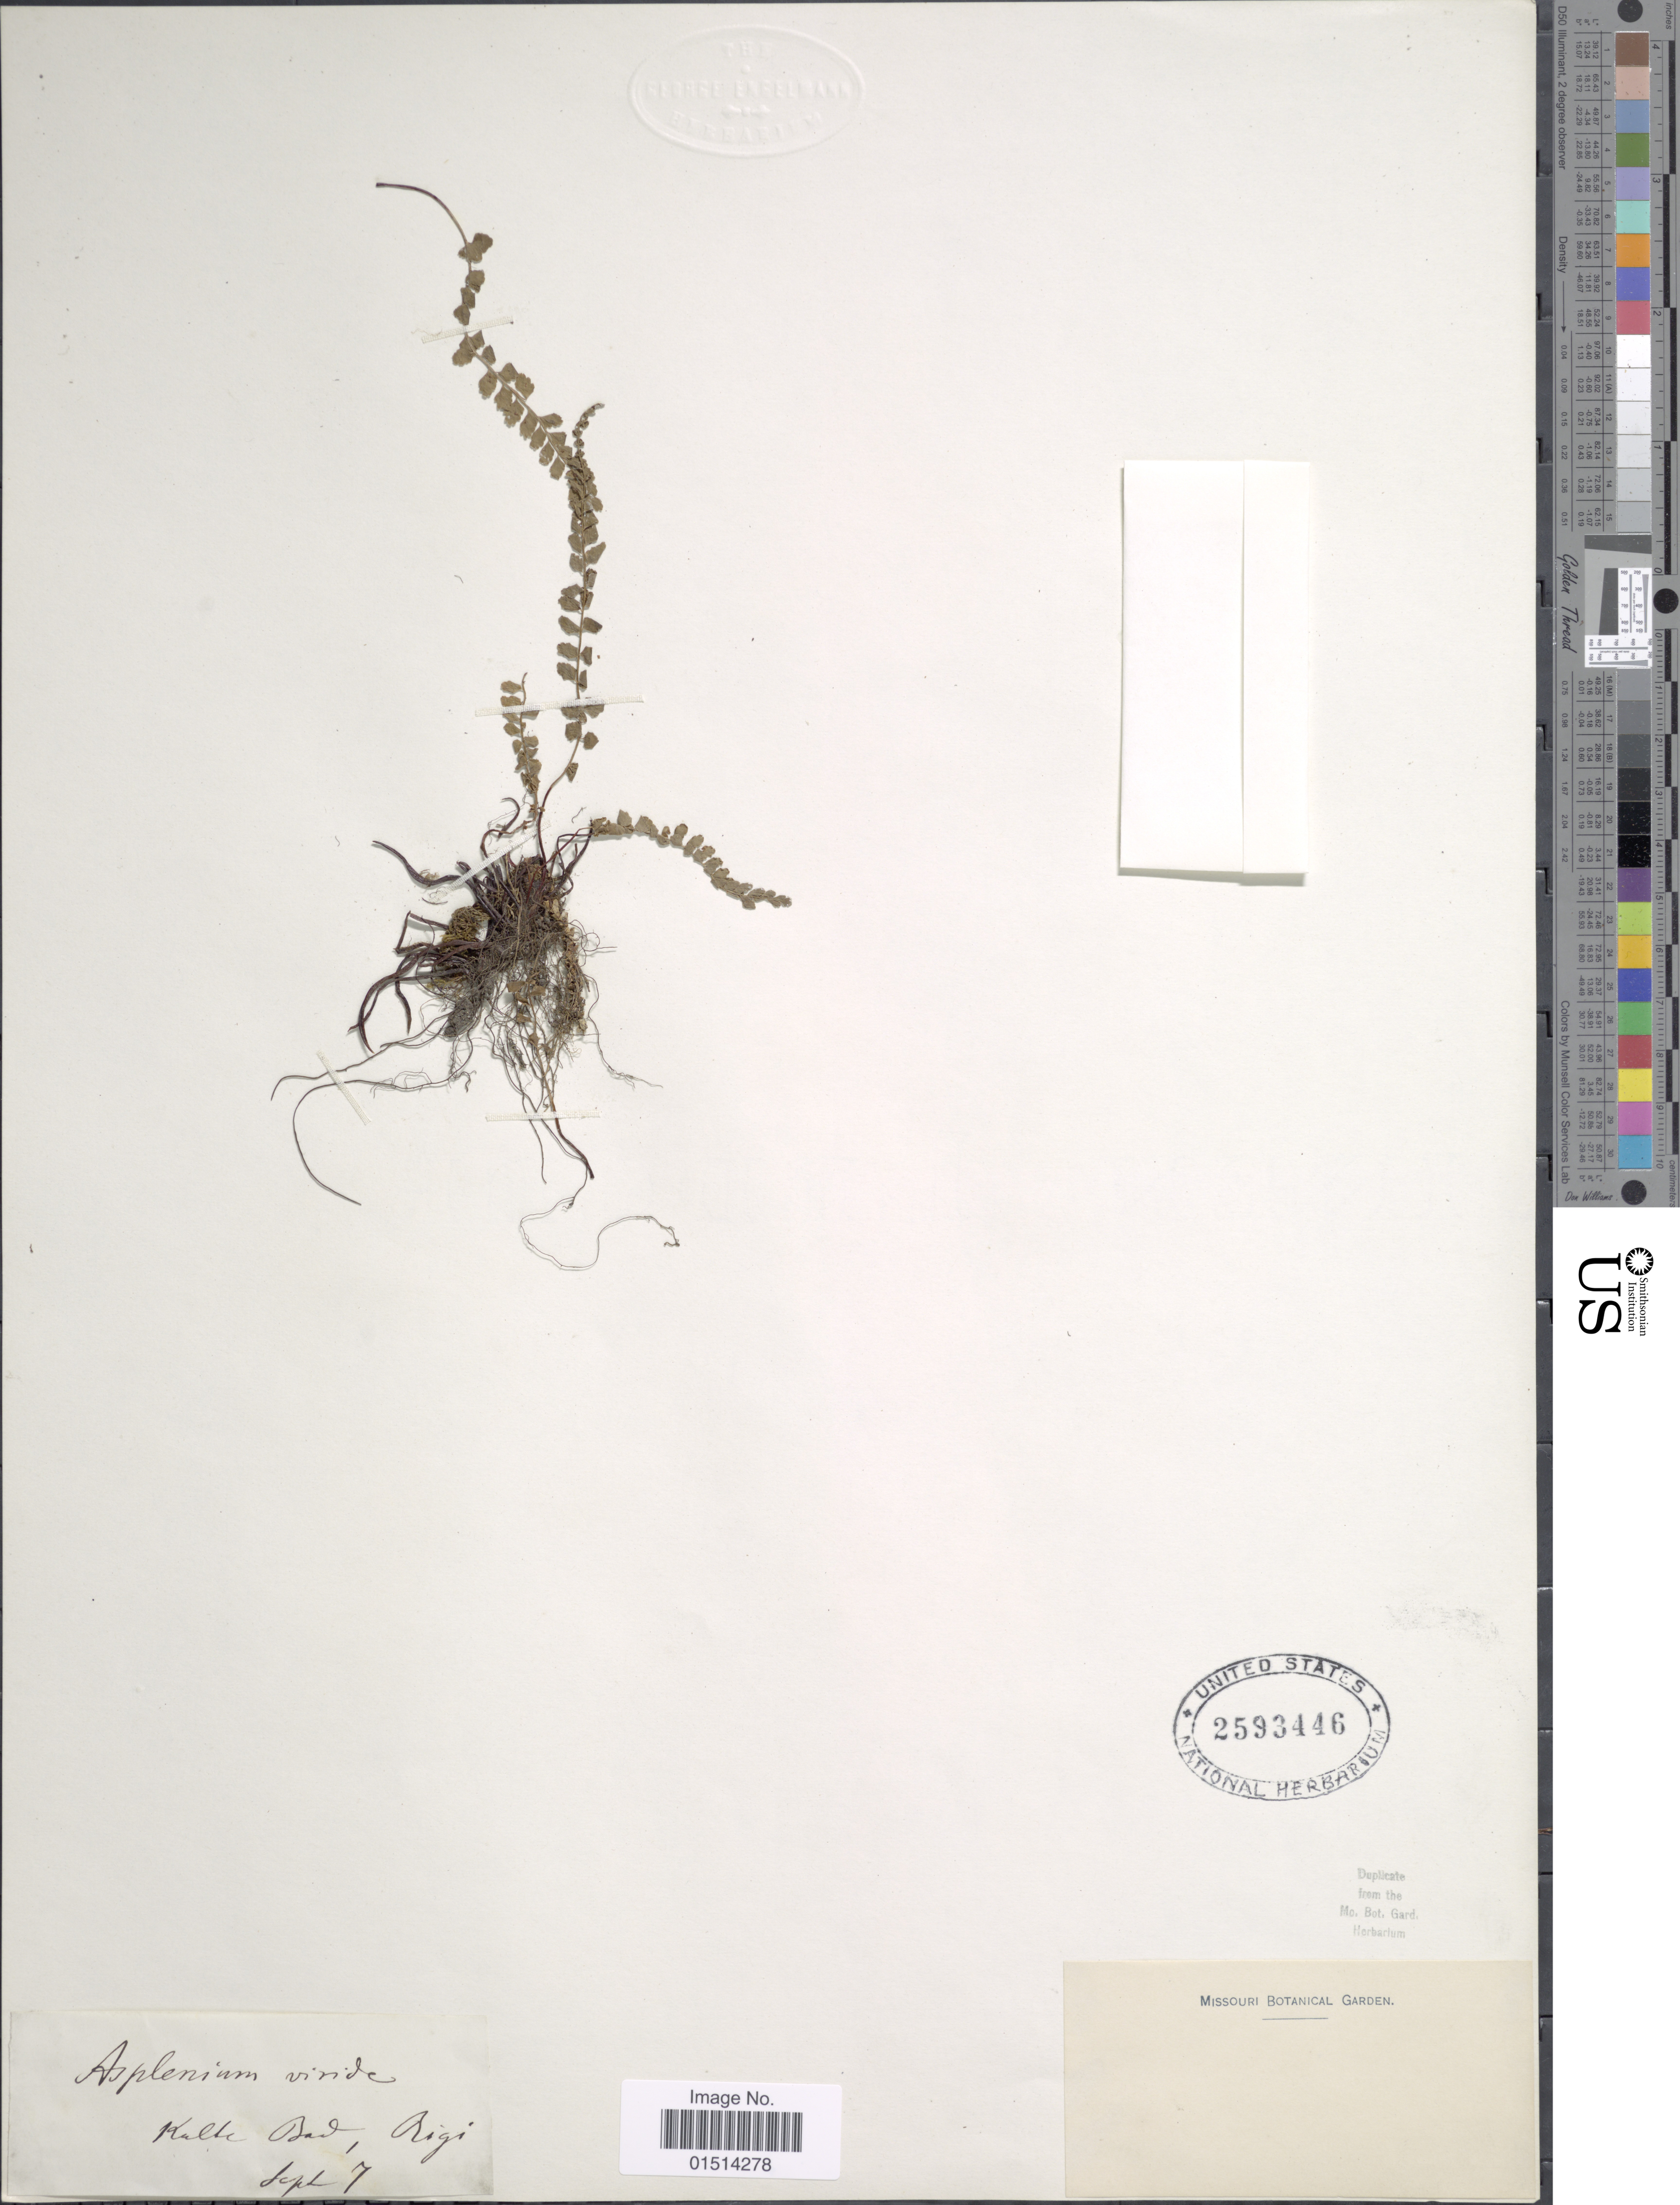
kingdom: Plantae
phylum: Tracheophyta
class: Polypodiopsida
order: Polypodiales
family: Aspleniaceae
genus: Asplenium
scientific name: Asplenium viride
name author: Huds.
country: Switzerland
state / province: Schwyz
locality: Kalk Bad, Rigi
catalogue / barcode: US 2593446